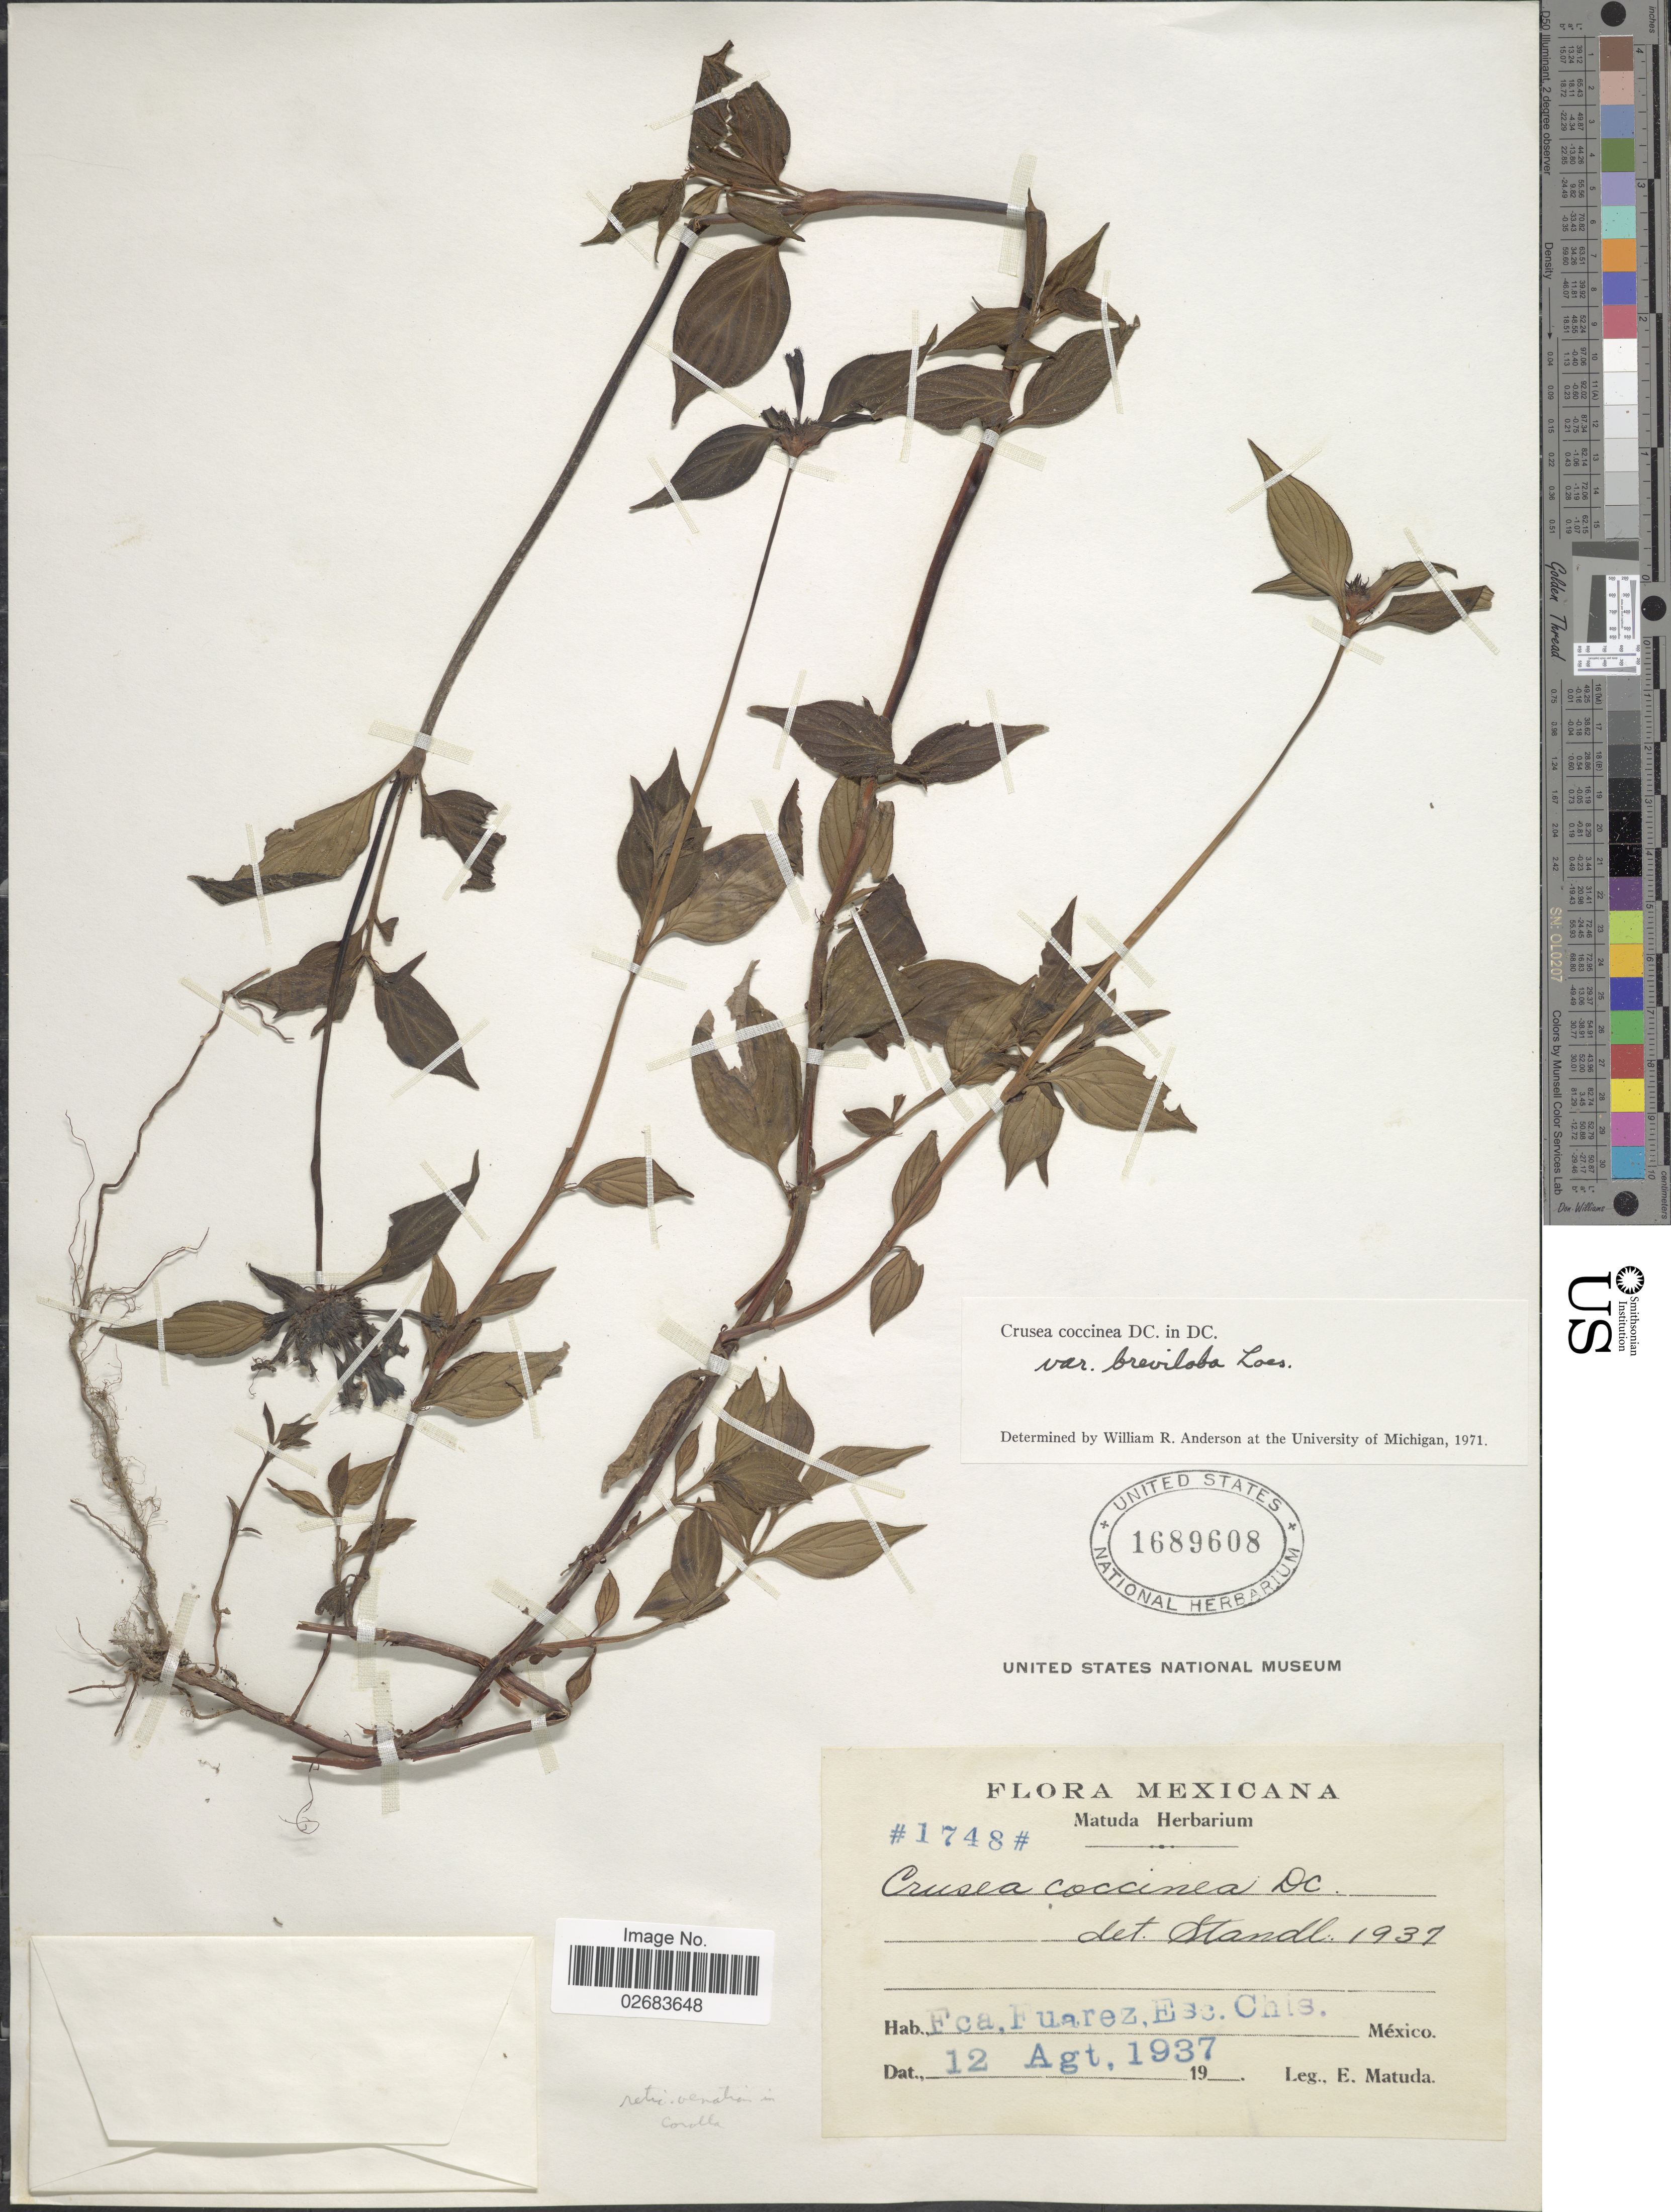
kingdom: Plantae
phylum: Tracheophyta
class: Magnoliopsida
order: Gentianales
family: Rubiaceae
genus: Crusea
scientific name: Crusea coccinea var. breviloba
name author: Loes.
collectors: E. Matuda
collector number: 1748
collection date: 1937-08-12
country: Mexico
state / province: Chiapas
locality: Fca. Fuarez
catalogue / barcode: US 1689608